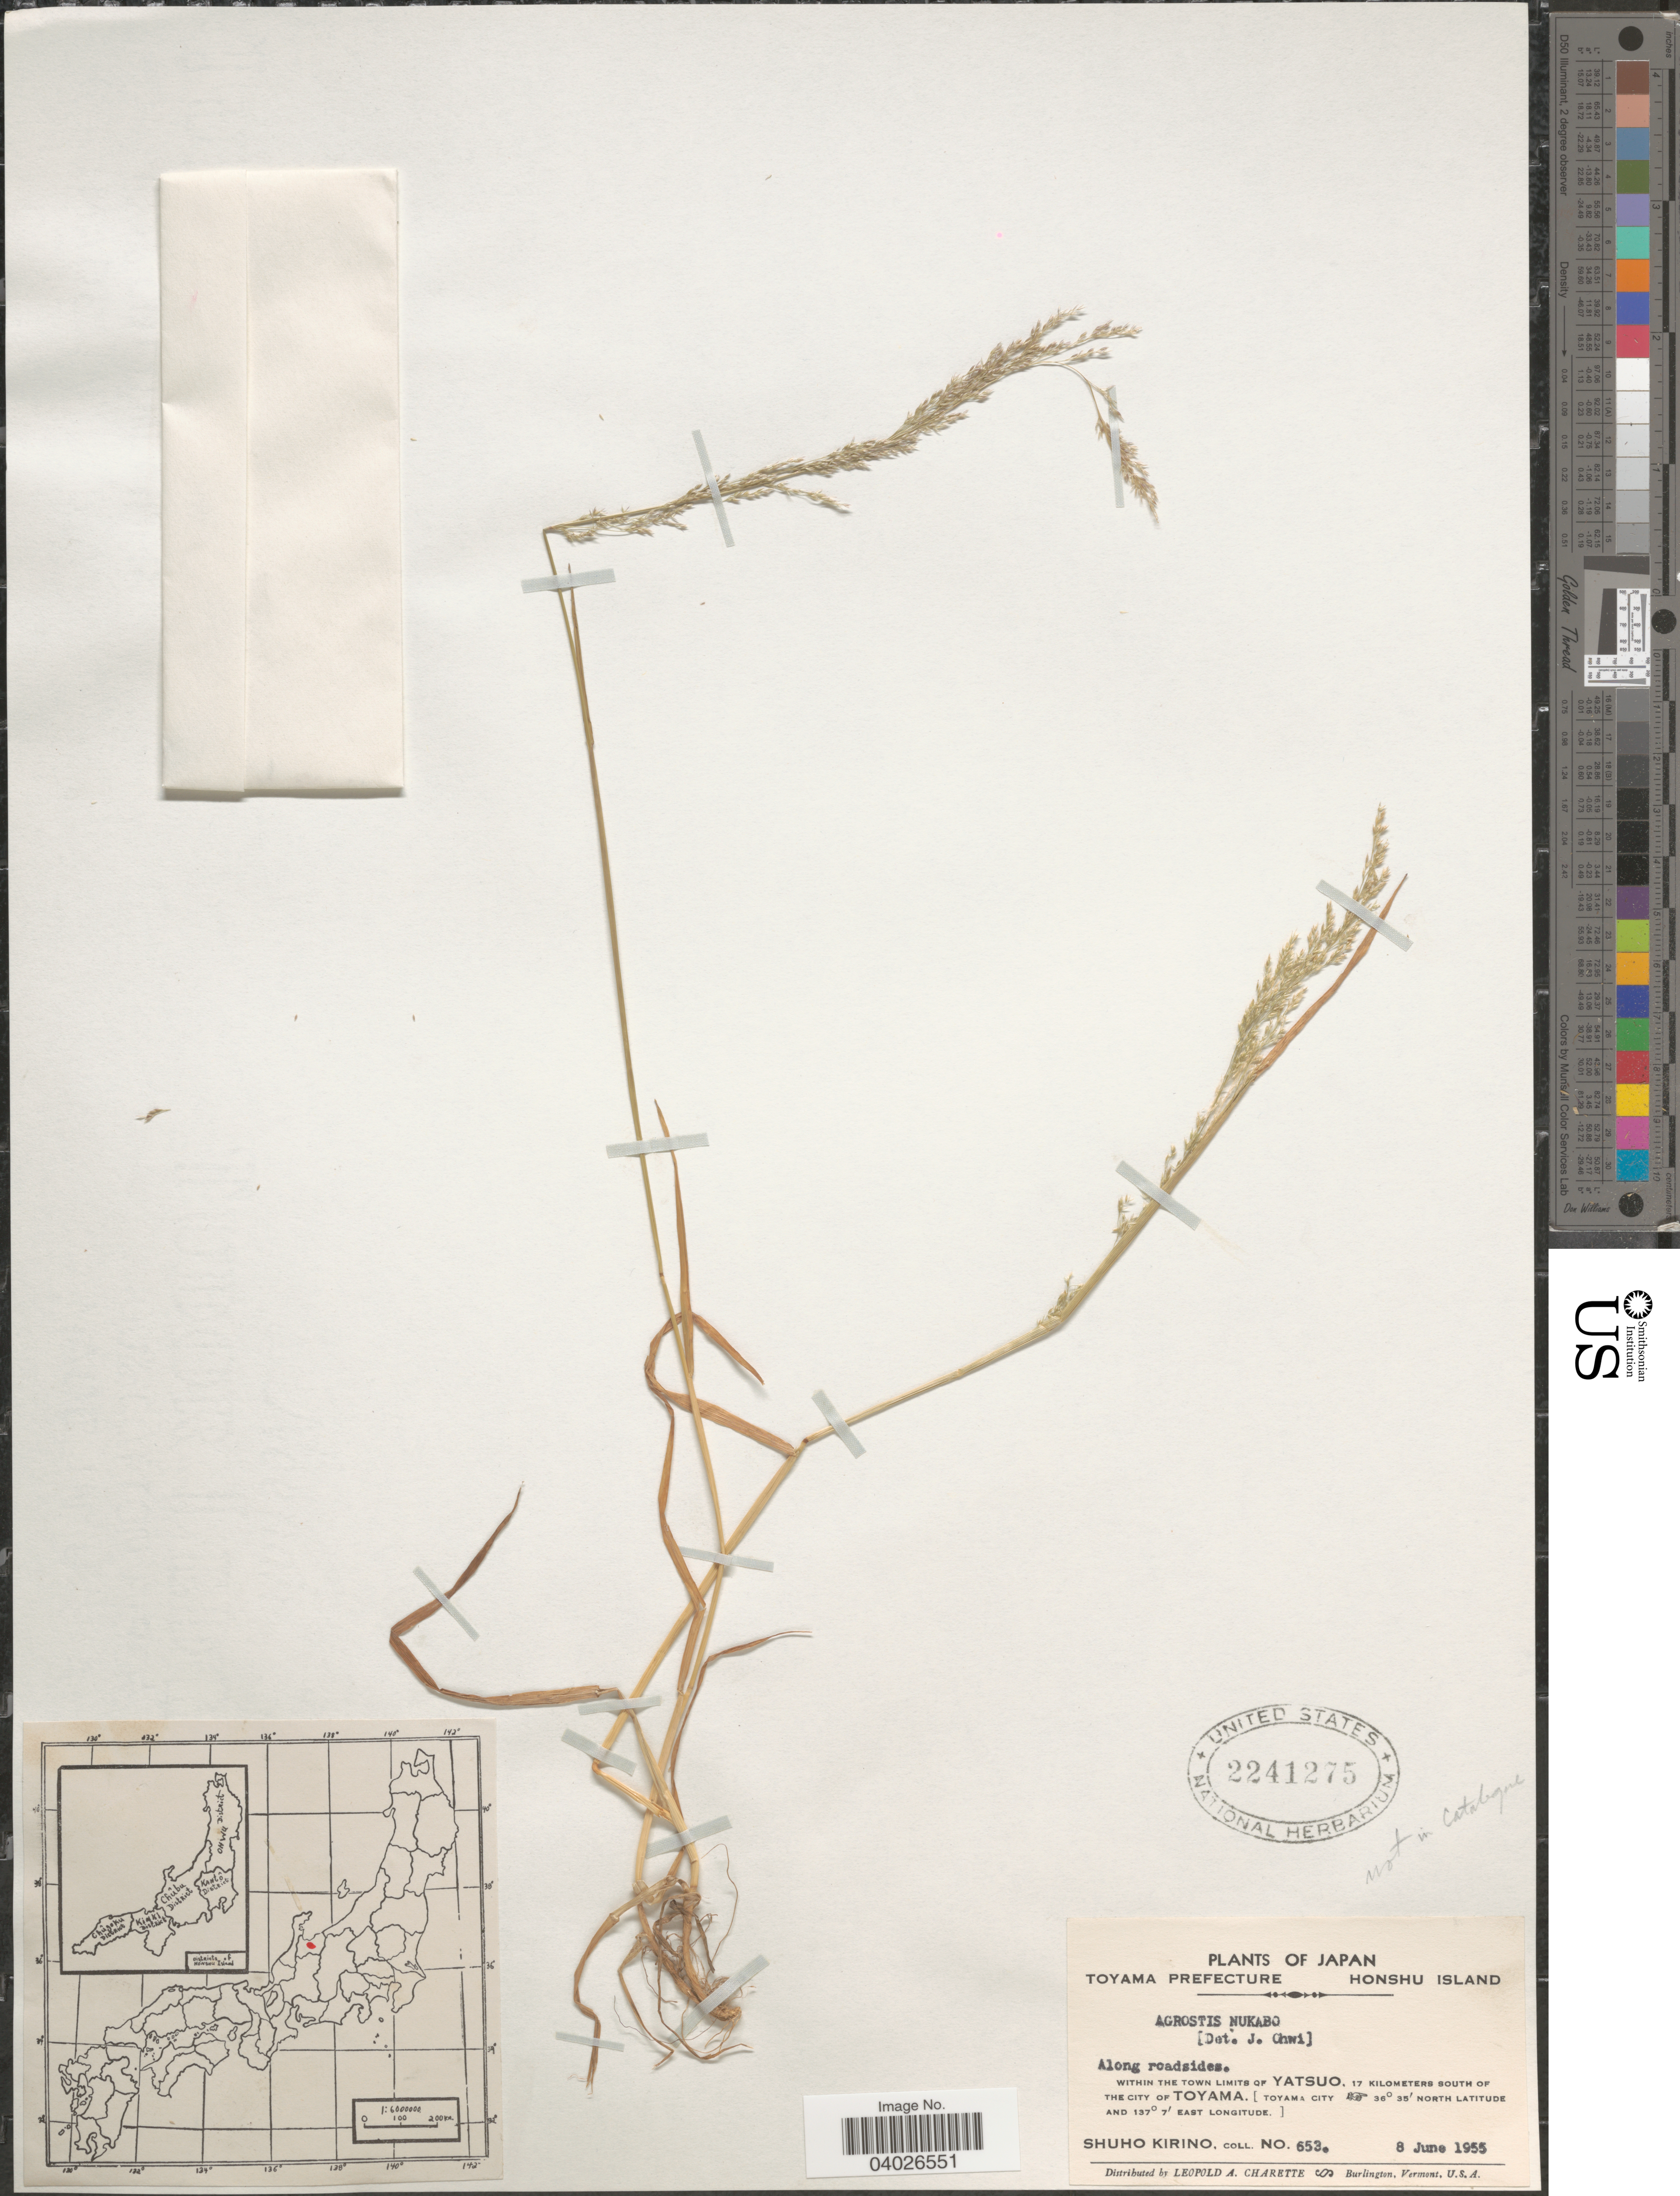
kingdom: Plantae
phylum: Tracheophyta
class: Liliopsida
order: Poales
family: Poaceae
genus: Agrostis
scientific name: Agrostis sp.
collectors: S. Kirino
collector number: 653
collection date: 1955-06-08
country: Japan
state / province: Toyama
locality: Toyama Prefecture. Honshu Island. Within the town limits of Yatsuo, 17 kilometers south of the City of Toyama. [Toyama City].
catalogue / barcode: US 2241275